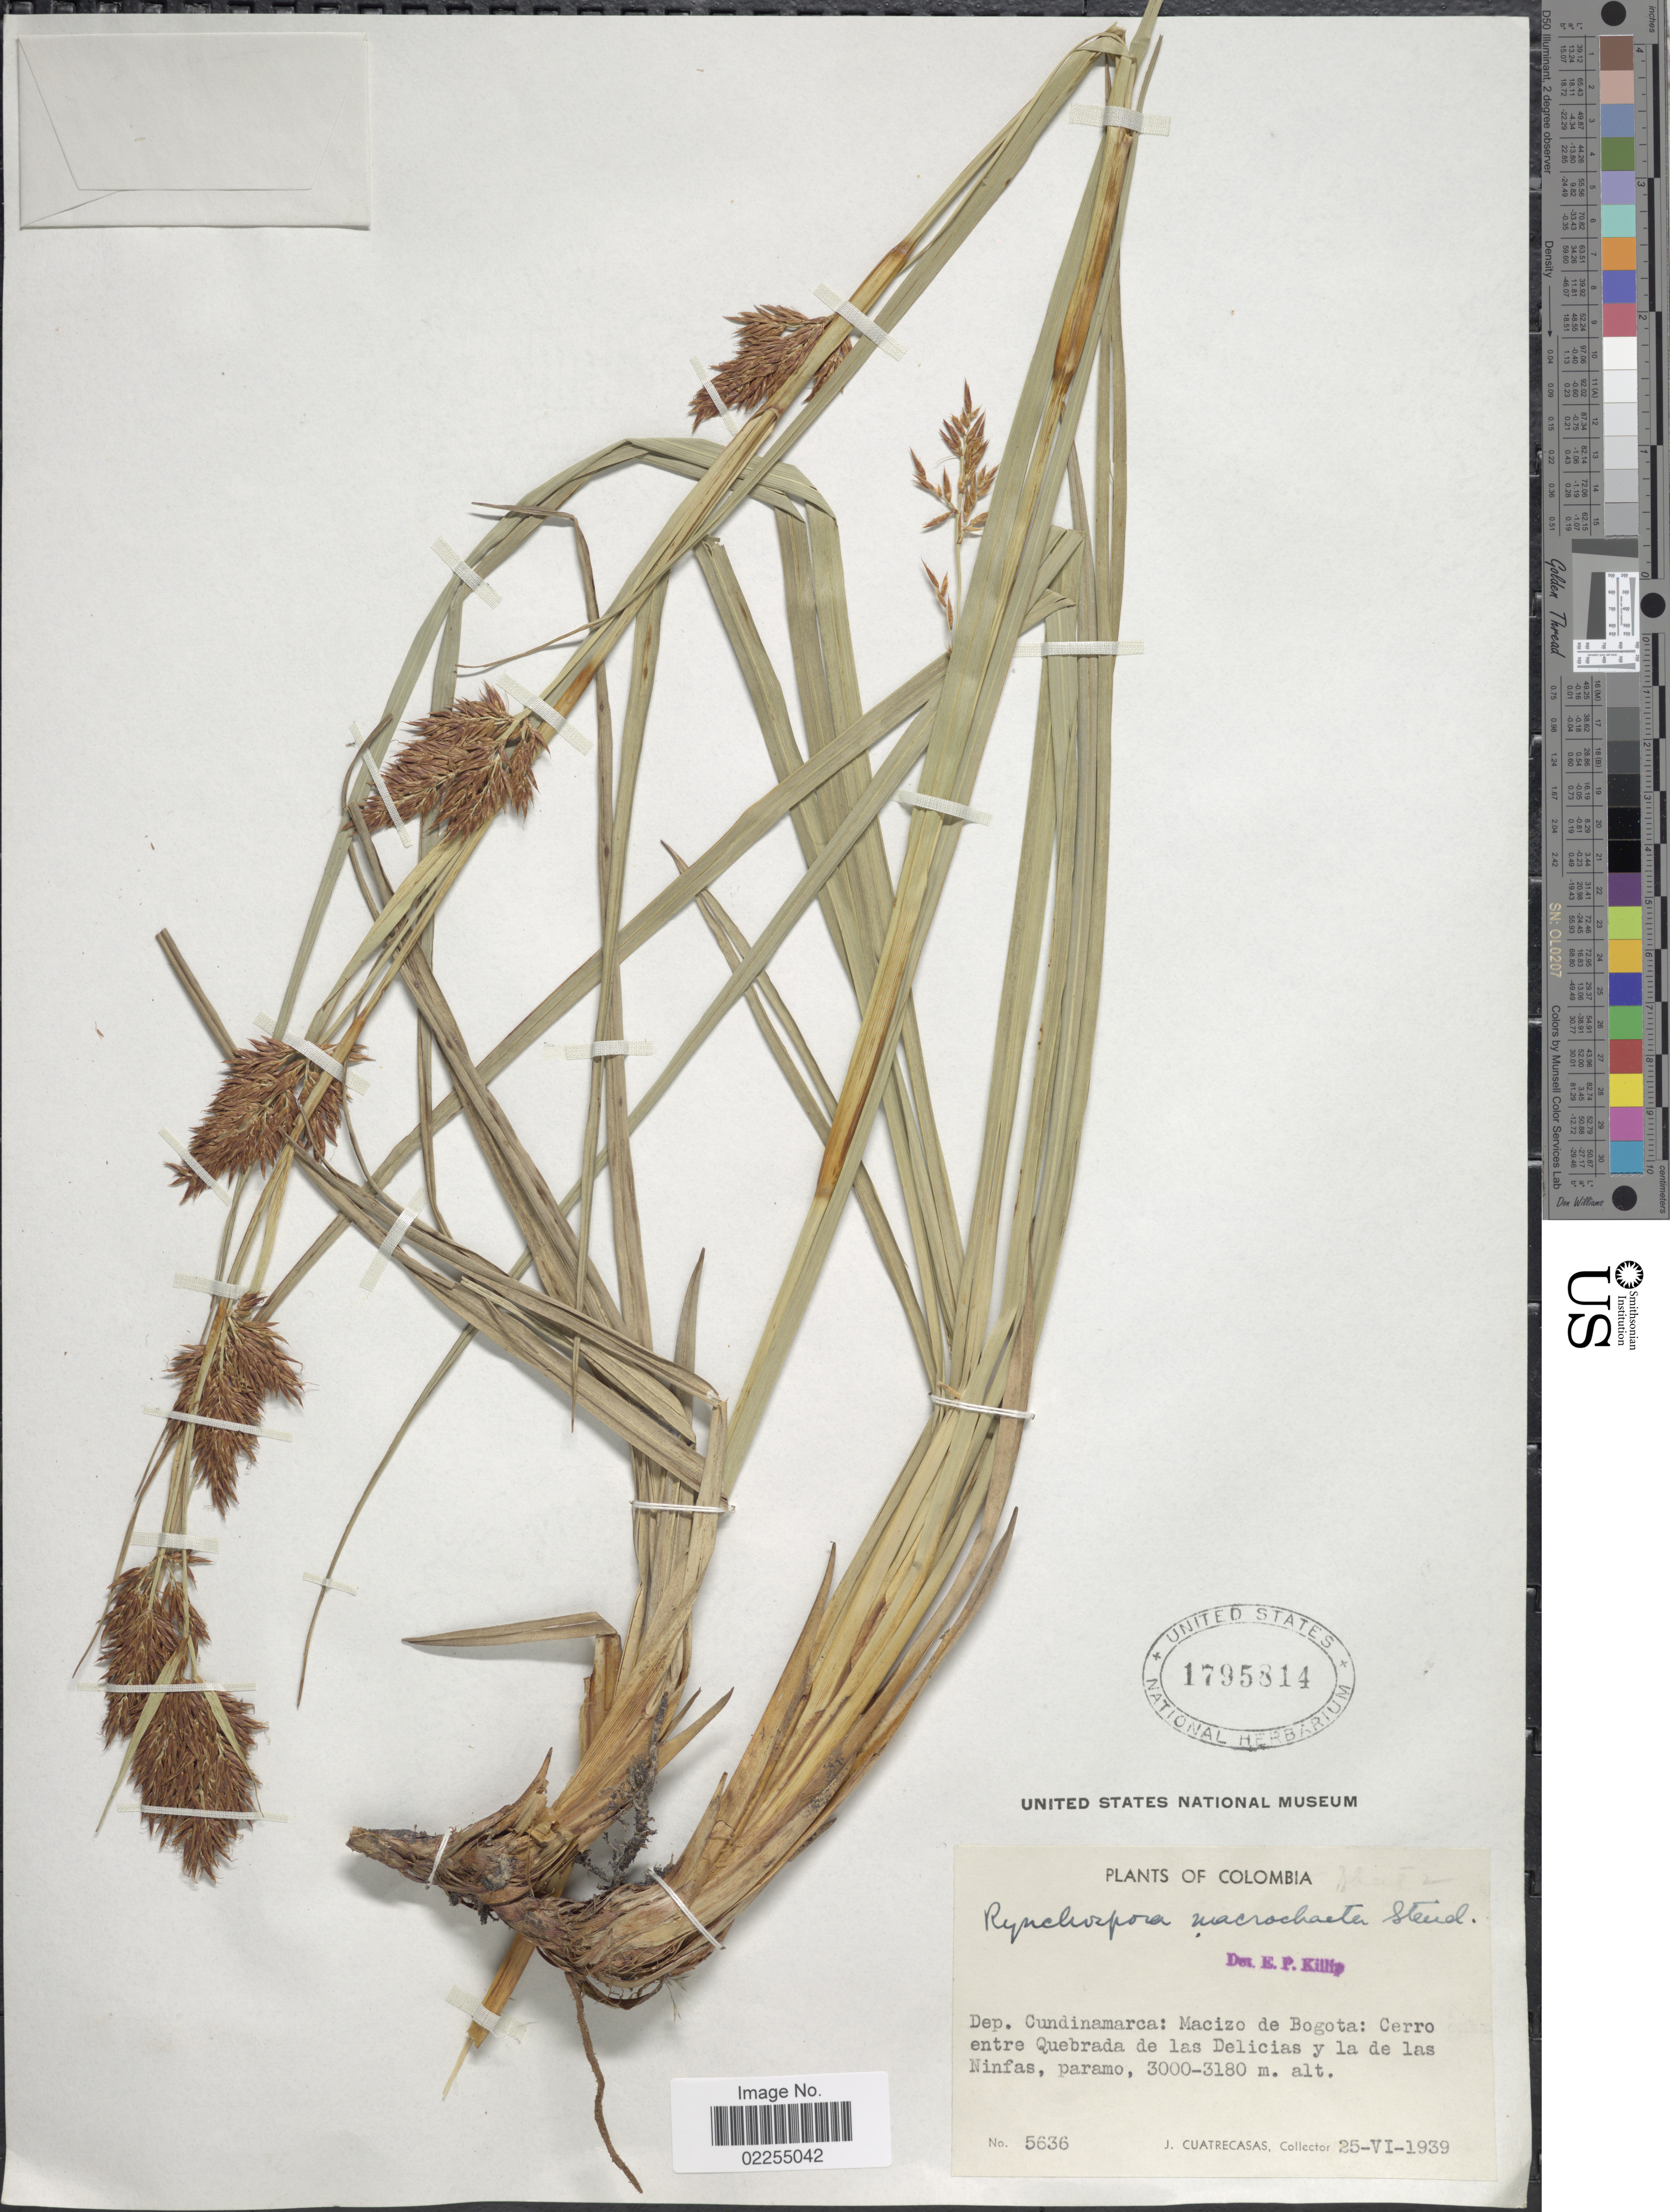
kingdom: Plantae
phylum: Tracheophyta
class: Liliopsida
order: Poales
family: Cyperaceae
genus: Rhynchospora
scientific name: Rhynchospora macrochaeta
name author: Steud. ex Boeckeler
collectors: J. Cuatrecasas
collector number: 5636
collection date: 1939-06-25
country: Colombia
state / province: Cundinamarca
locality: Macizo de Bogota: Cerro entre Quebrada de las Delicias y la de las Ninfas, paramo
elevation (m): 3000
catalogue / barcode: US 1795814